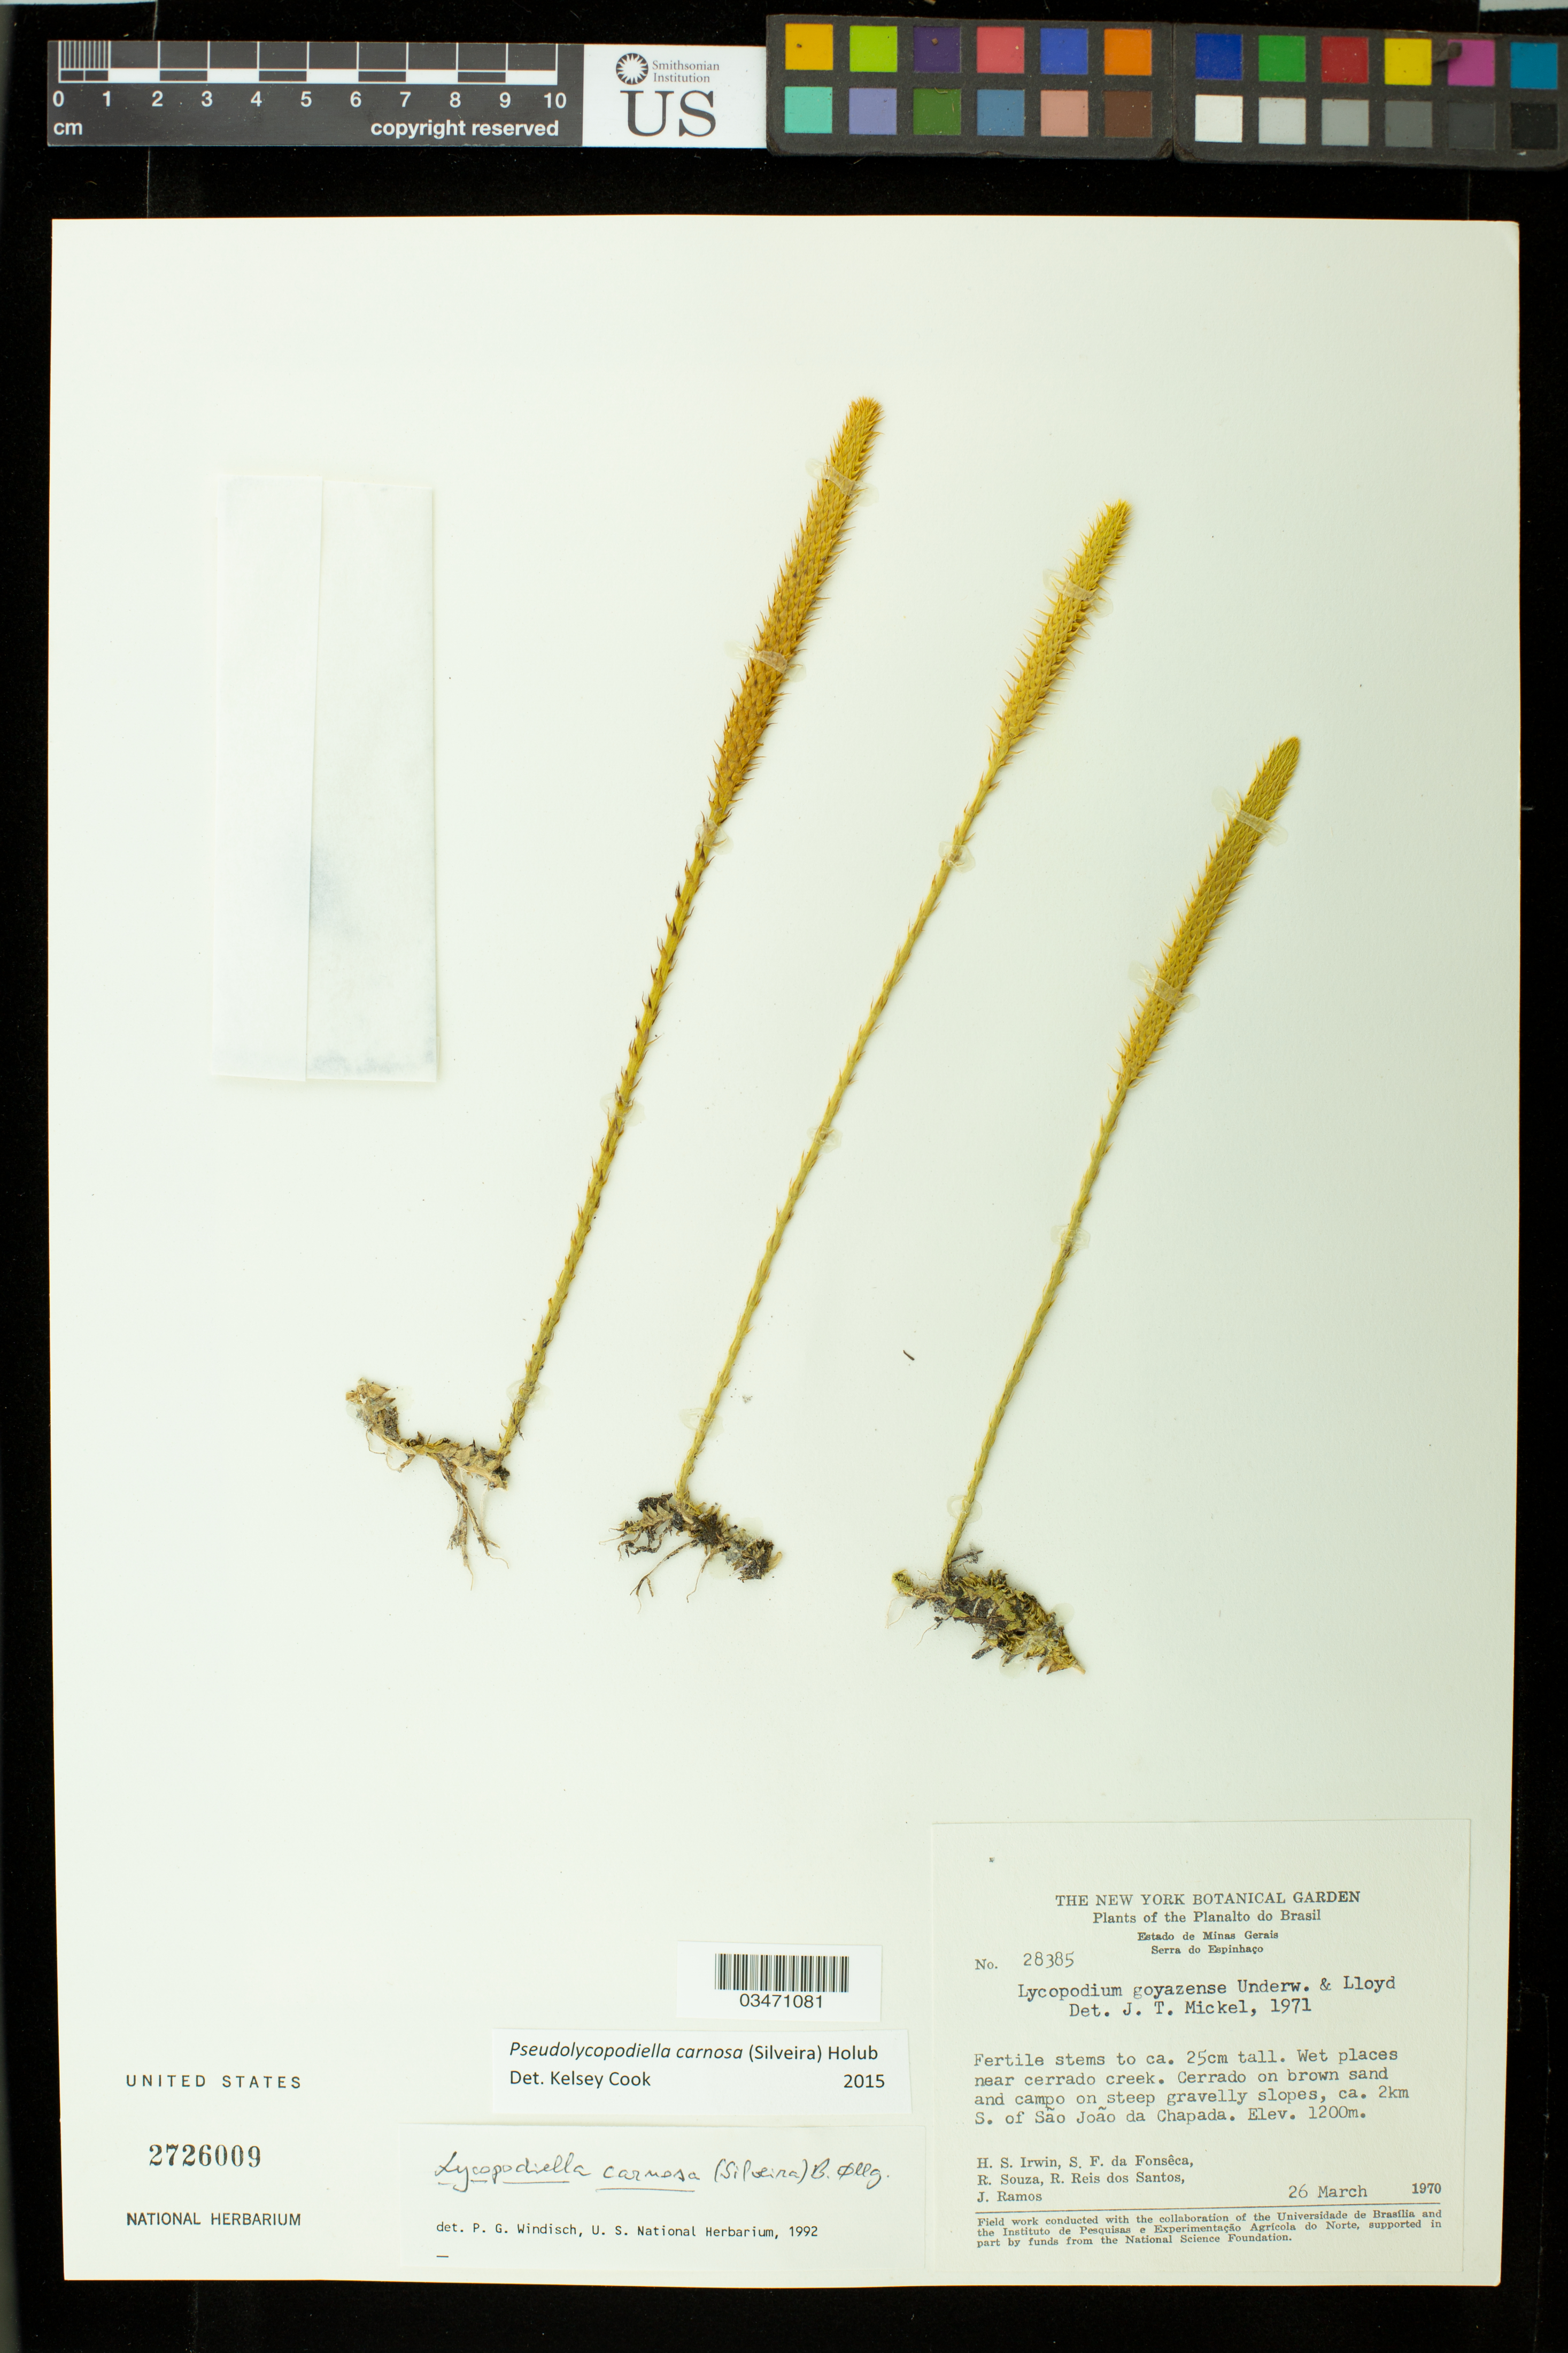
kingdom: Plantae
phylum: Tracheophyta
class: Lycopodiopsida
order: Lycopodiales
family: Lycopodiaceae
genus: Pseudolycopodiella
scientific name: Pseudolycopodiella carnosa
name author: (Silveira) Holub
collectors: H. Irwin, S. F. Fonsêca, R. Souza, R. Reis dos Santos & R. Ramos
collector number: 28385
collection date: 1970-03-26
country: Brazil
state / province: Minas Gerais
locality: The Planalto do Brasil, Serra do Espinhaço. Cerrado on brown sand and campo on steep gravelly slopes, ca. 2km S. of São João da Chapada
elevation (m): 1200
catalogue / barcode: US 2726009